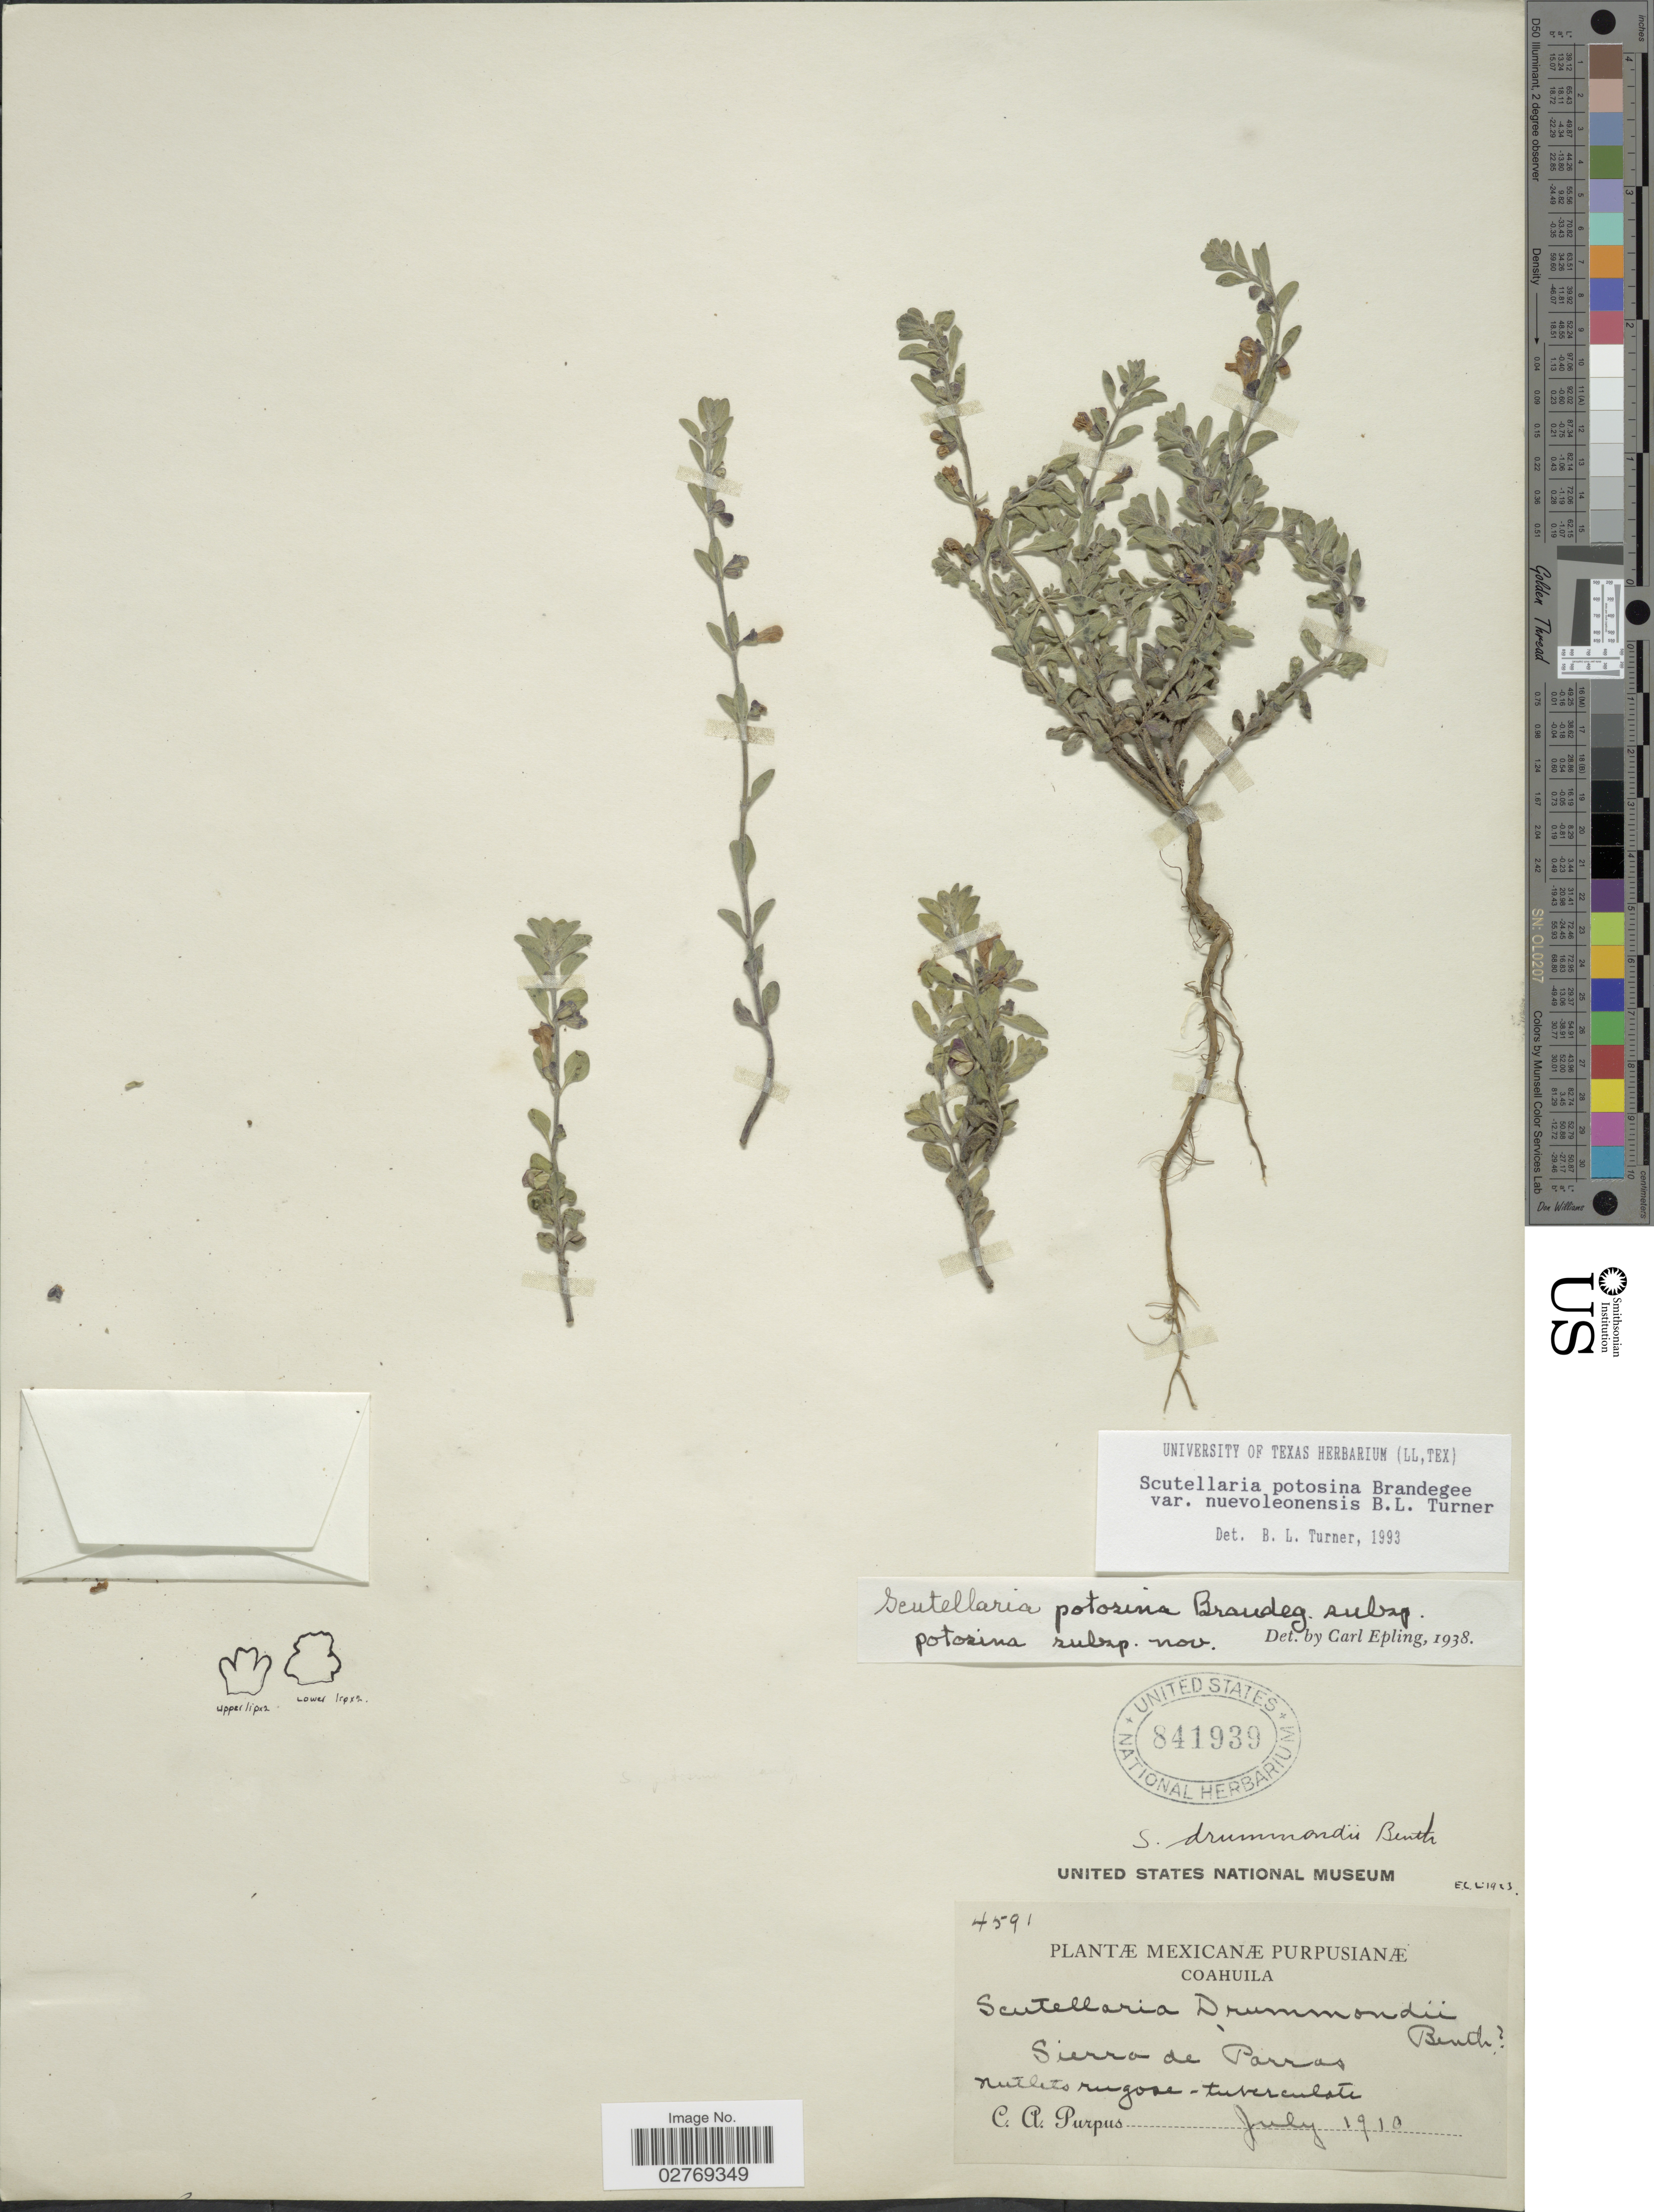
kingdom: Plantae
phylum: Tracheophyta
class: Magnoliopsida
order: Lamiales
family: Lamiaceae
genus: Scutellaria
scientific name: Scutellaria potosina var. nuevoleonensis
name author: Brandegee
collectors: C. A. Purpus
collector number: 4591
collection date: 1910-07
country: Mexico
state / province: Coahuila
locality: Sierra de Parras.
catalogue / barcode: US 841939